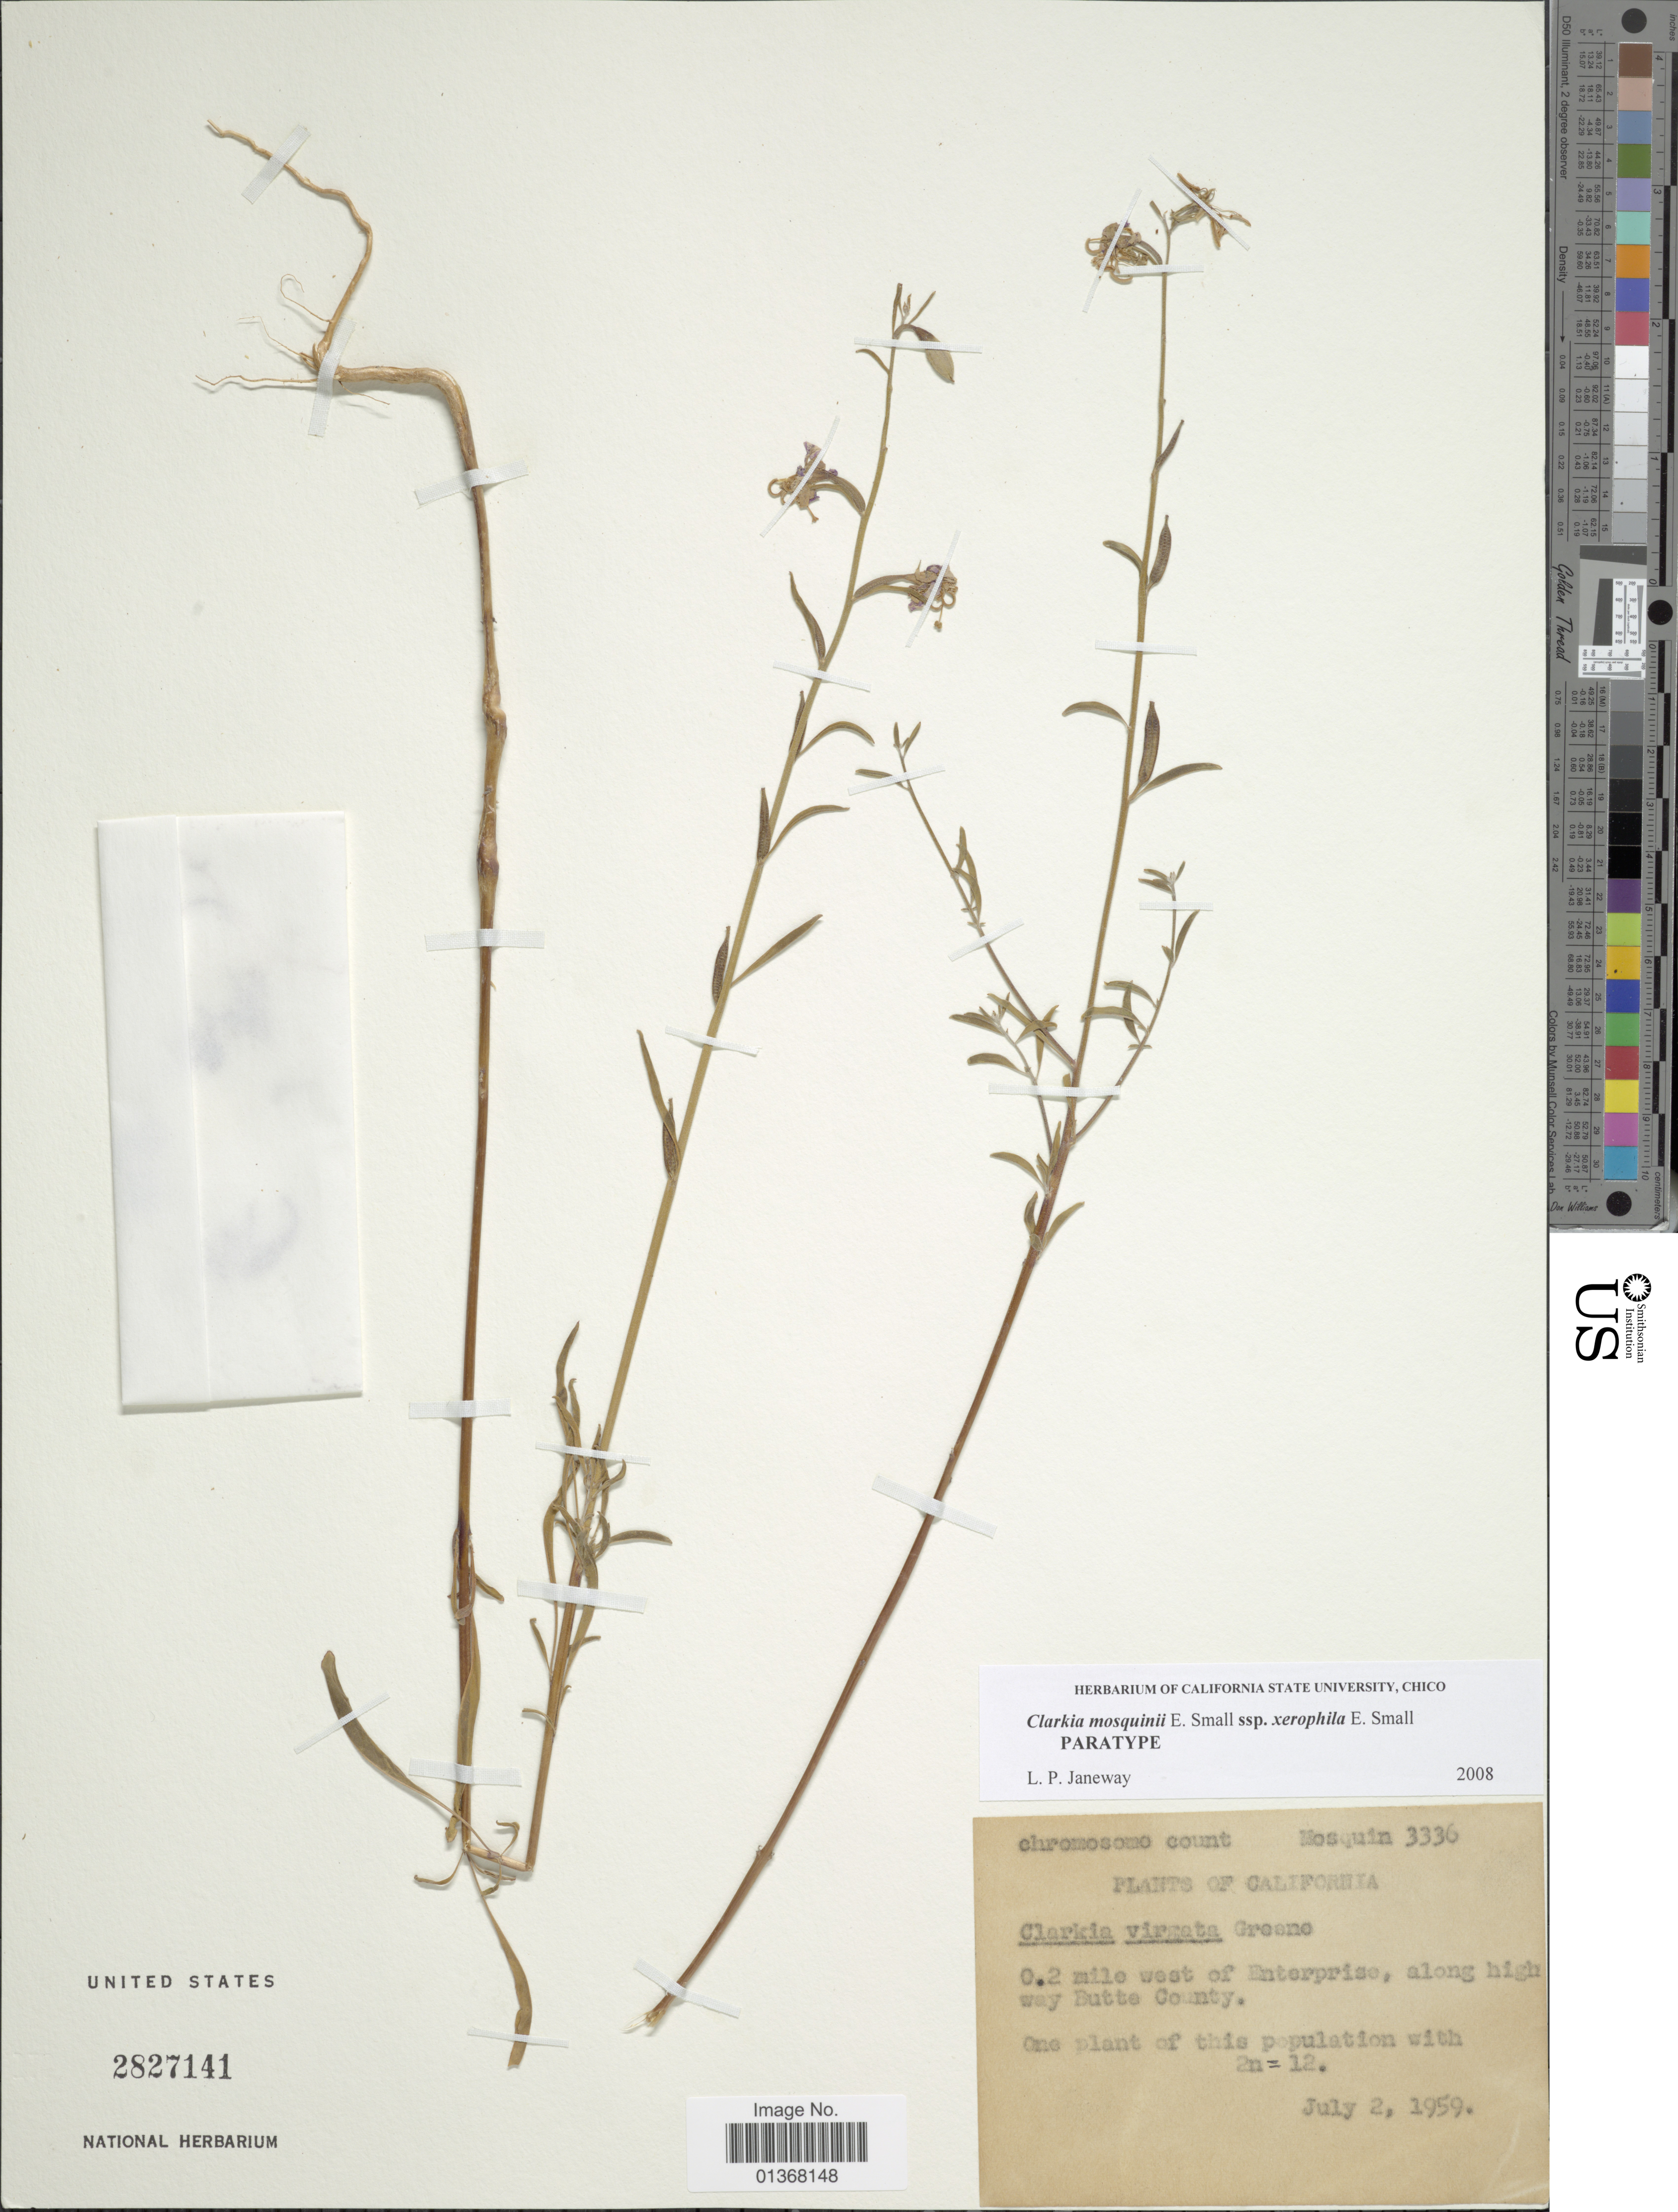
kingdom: Plantae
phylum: Tracheophyta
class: Magnoliopsida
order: Myrtales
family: Onagraceae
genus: Clarkia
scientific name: Clarkia mosquinii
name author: Small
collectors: Mosquin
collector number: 3336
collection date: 1959-07-02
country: United States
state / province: California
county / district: Butte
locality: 0.2 mile west of Enterprise, along high way Butte County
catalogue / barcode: US 2827141